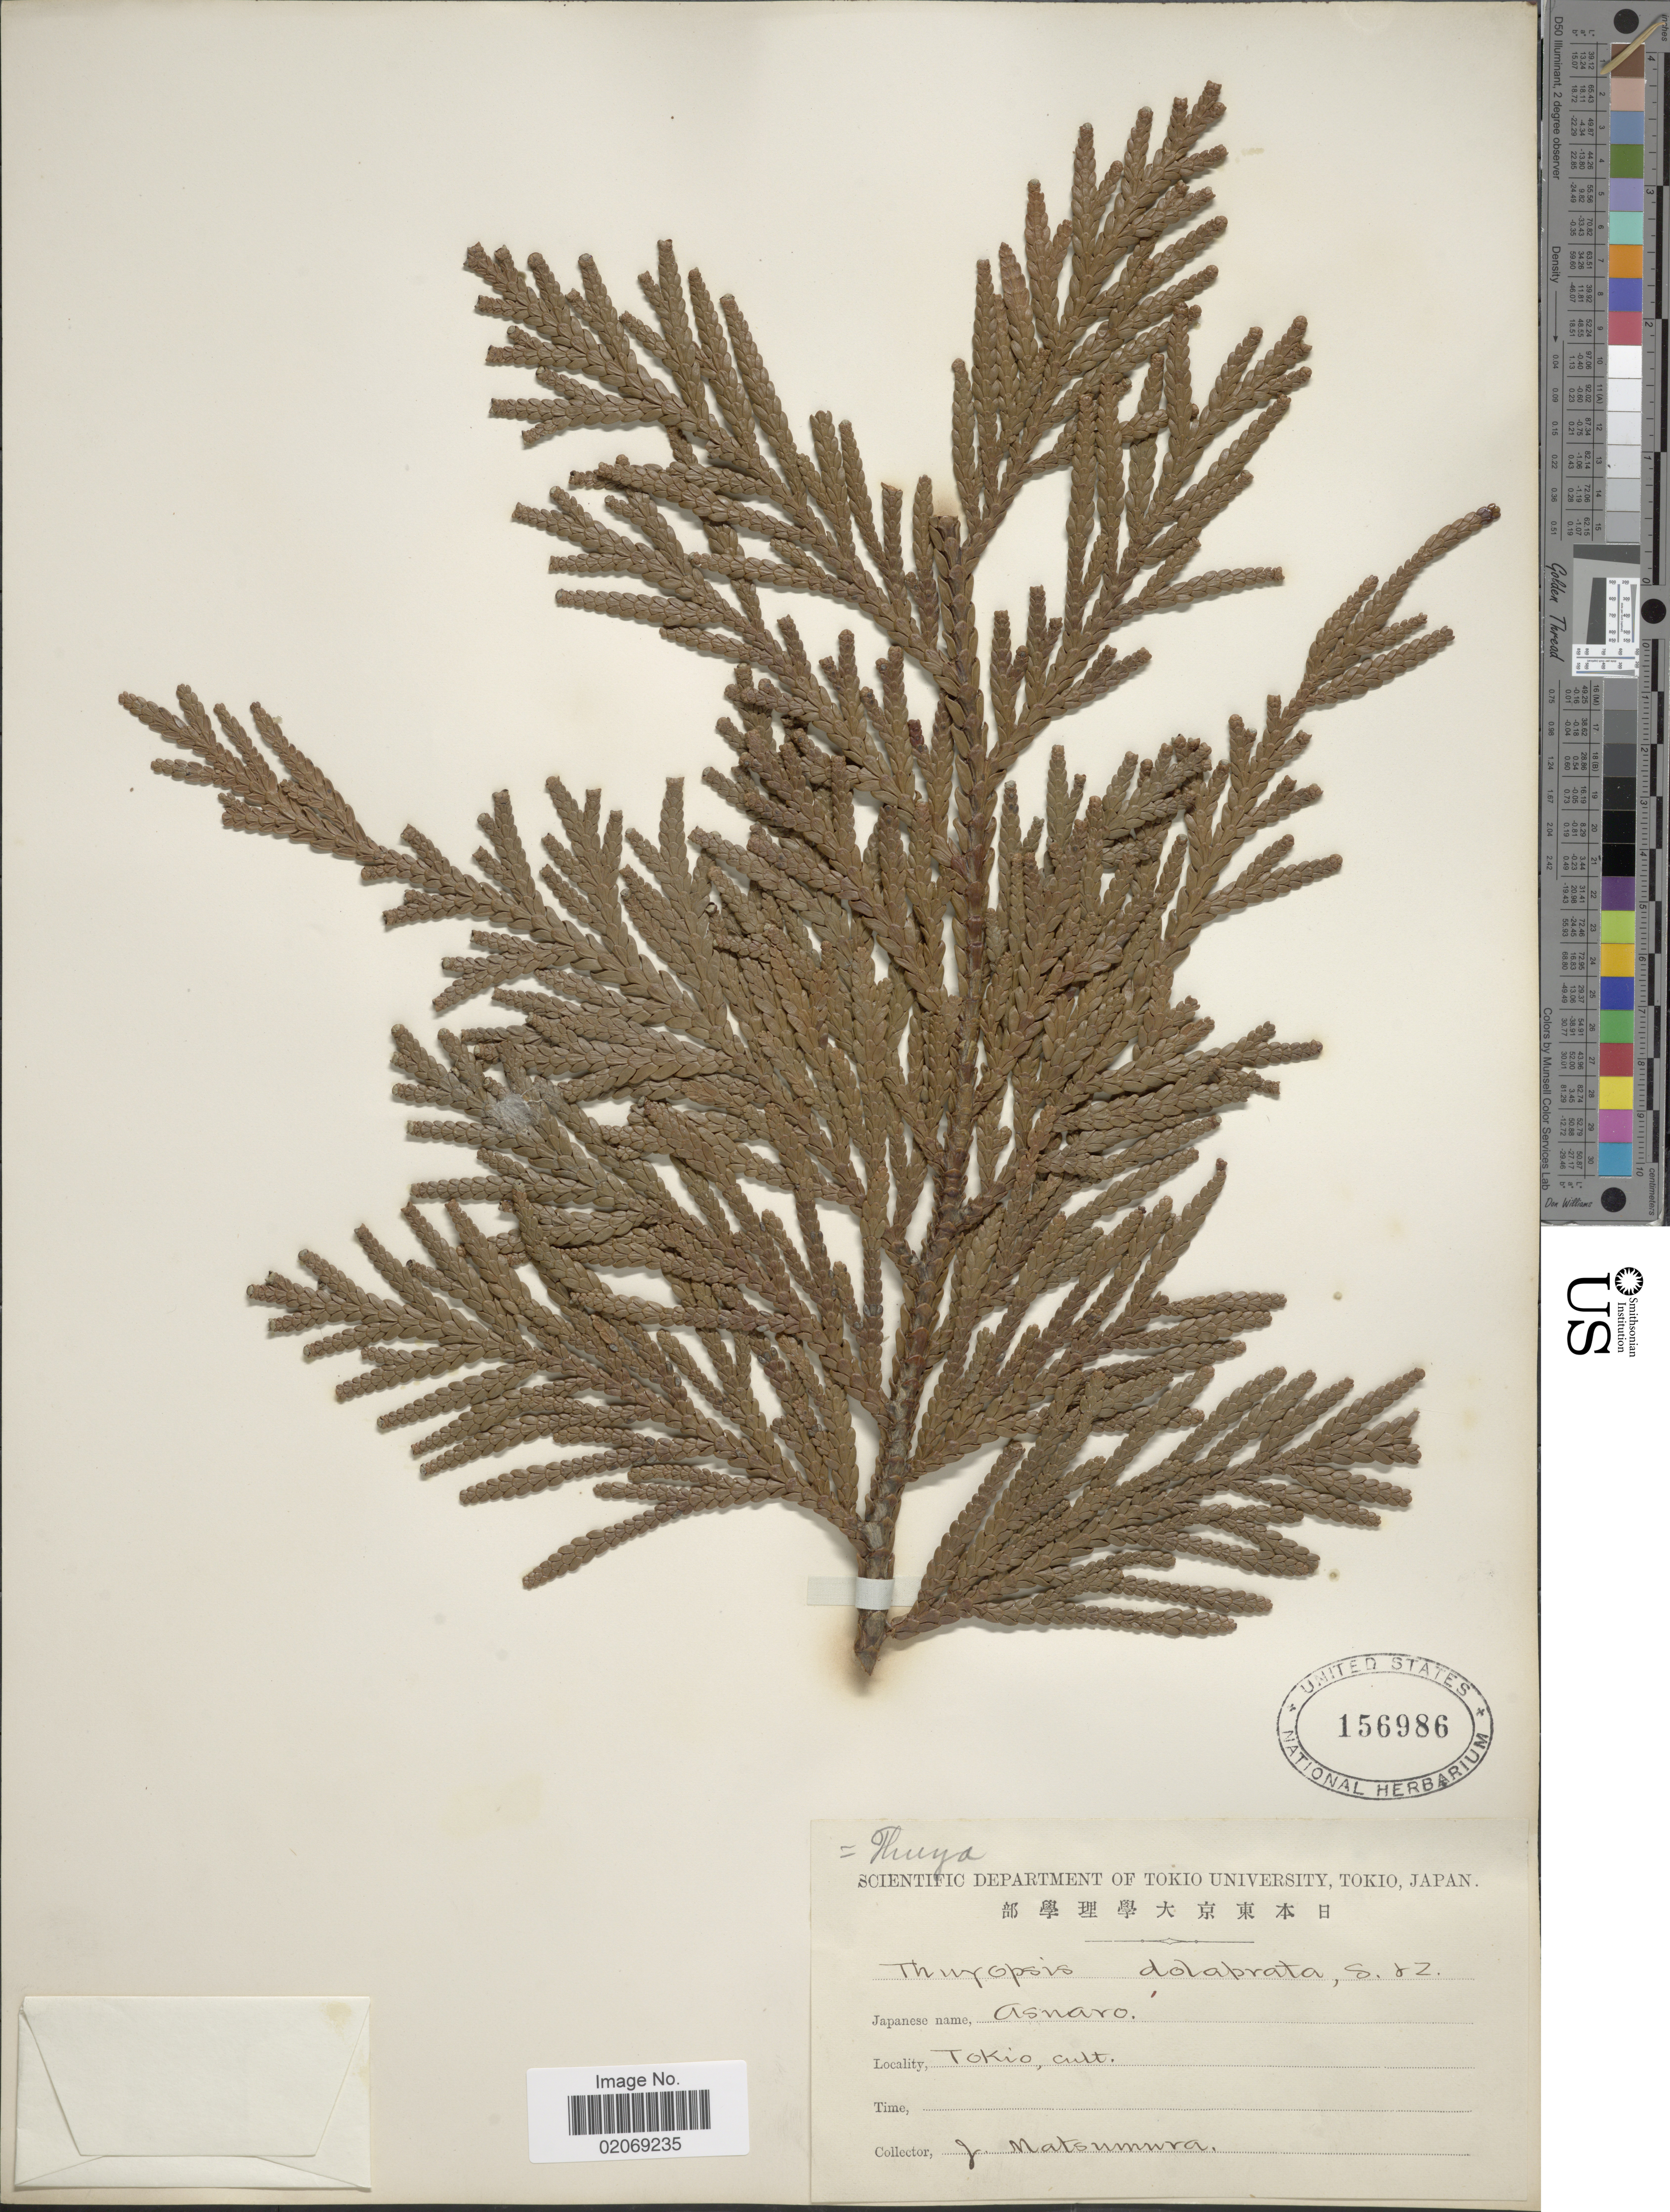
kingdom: Plantae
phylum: Tracheophyta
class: Pinopsida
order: Pinales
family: Cupressaceae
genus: Thujopsis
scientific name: Thujopsis dolabrata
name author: (Thunb. ex L. f.) Siebold & Zucc.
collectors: J. Matsumura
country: Japan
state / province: Tokyo, Federal City of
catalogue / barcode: US 156986